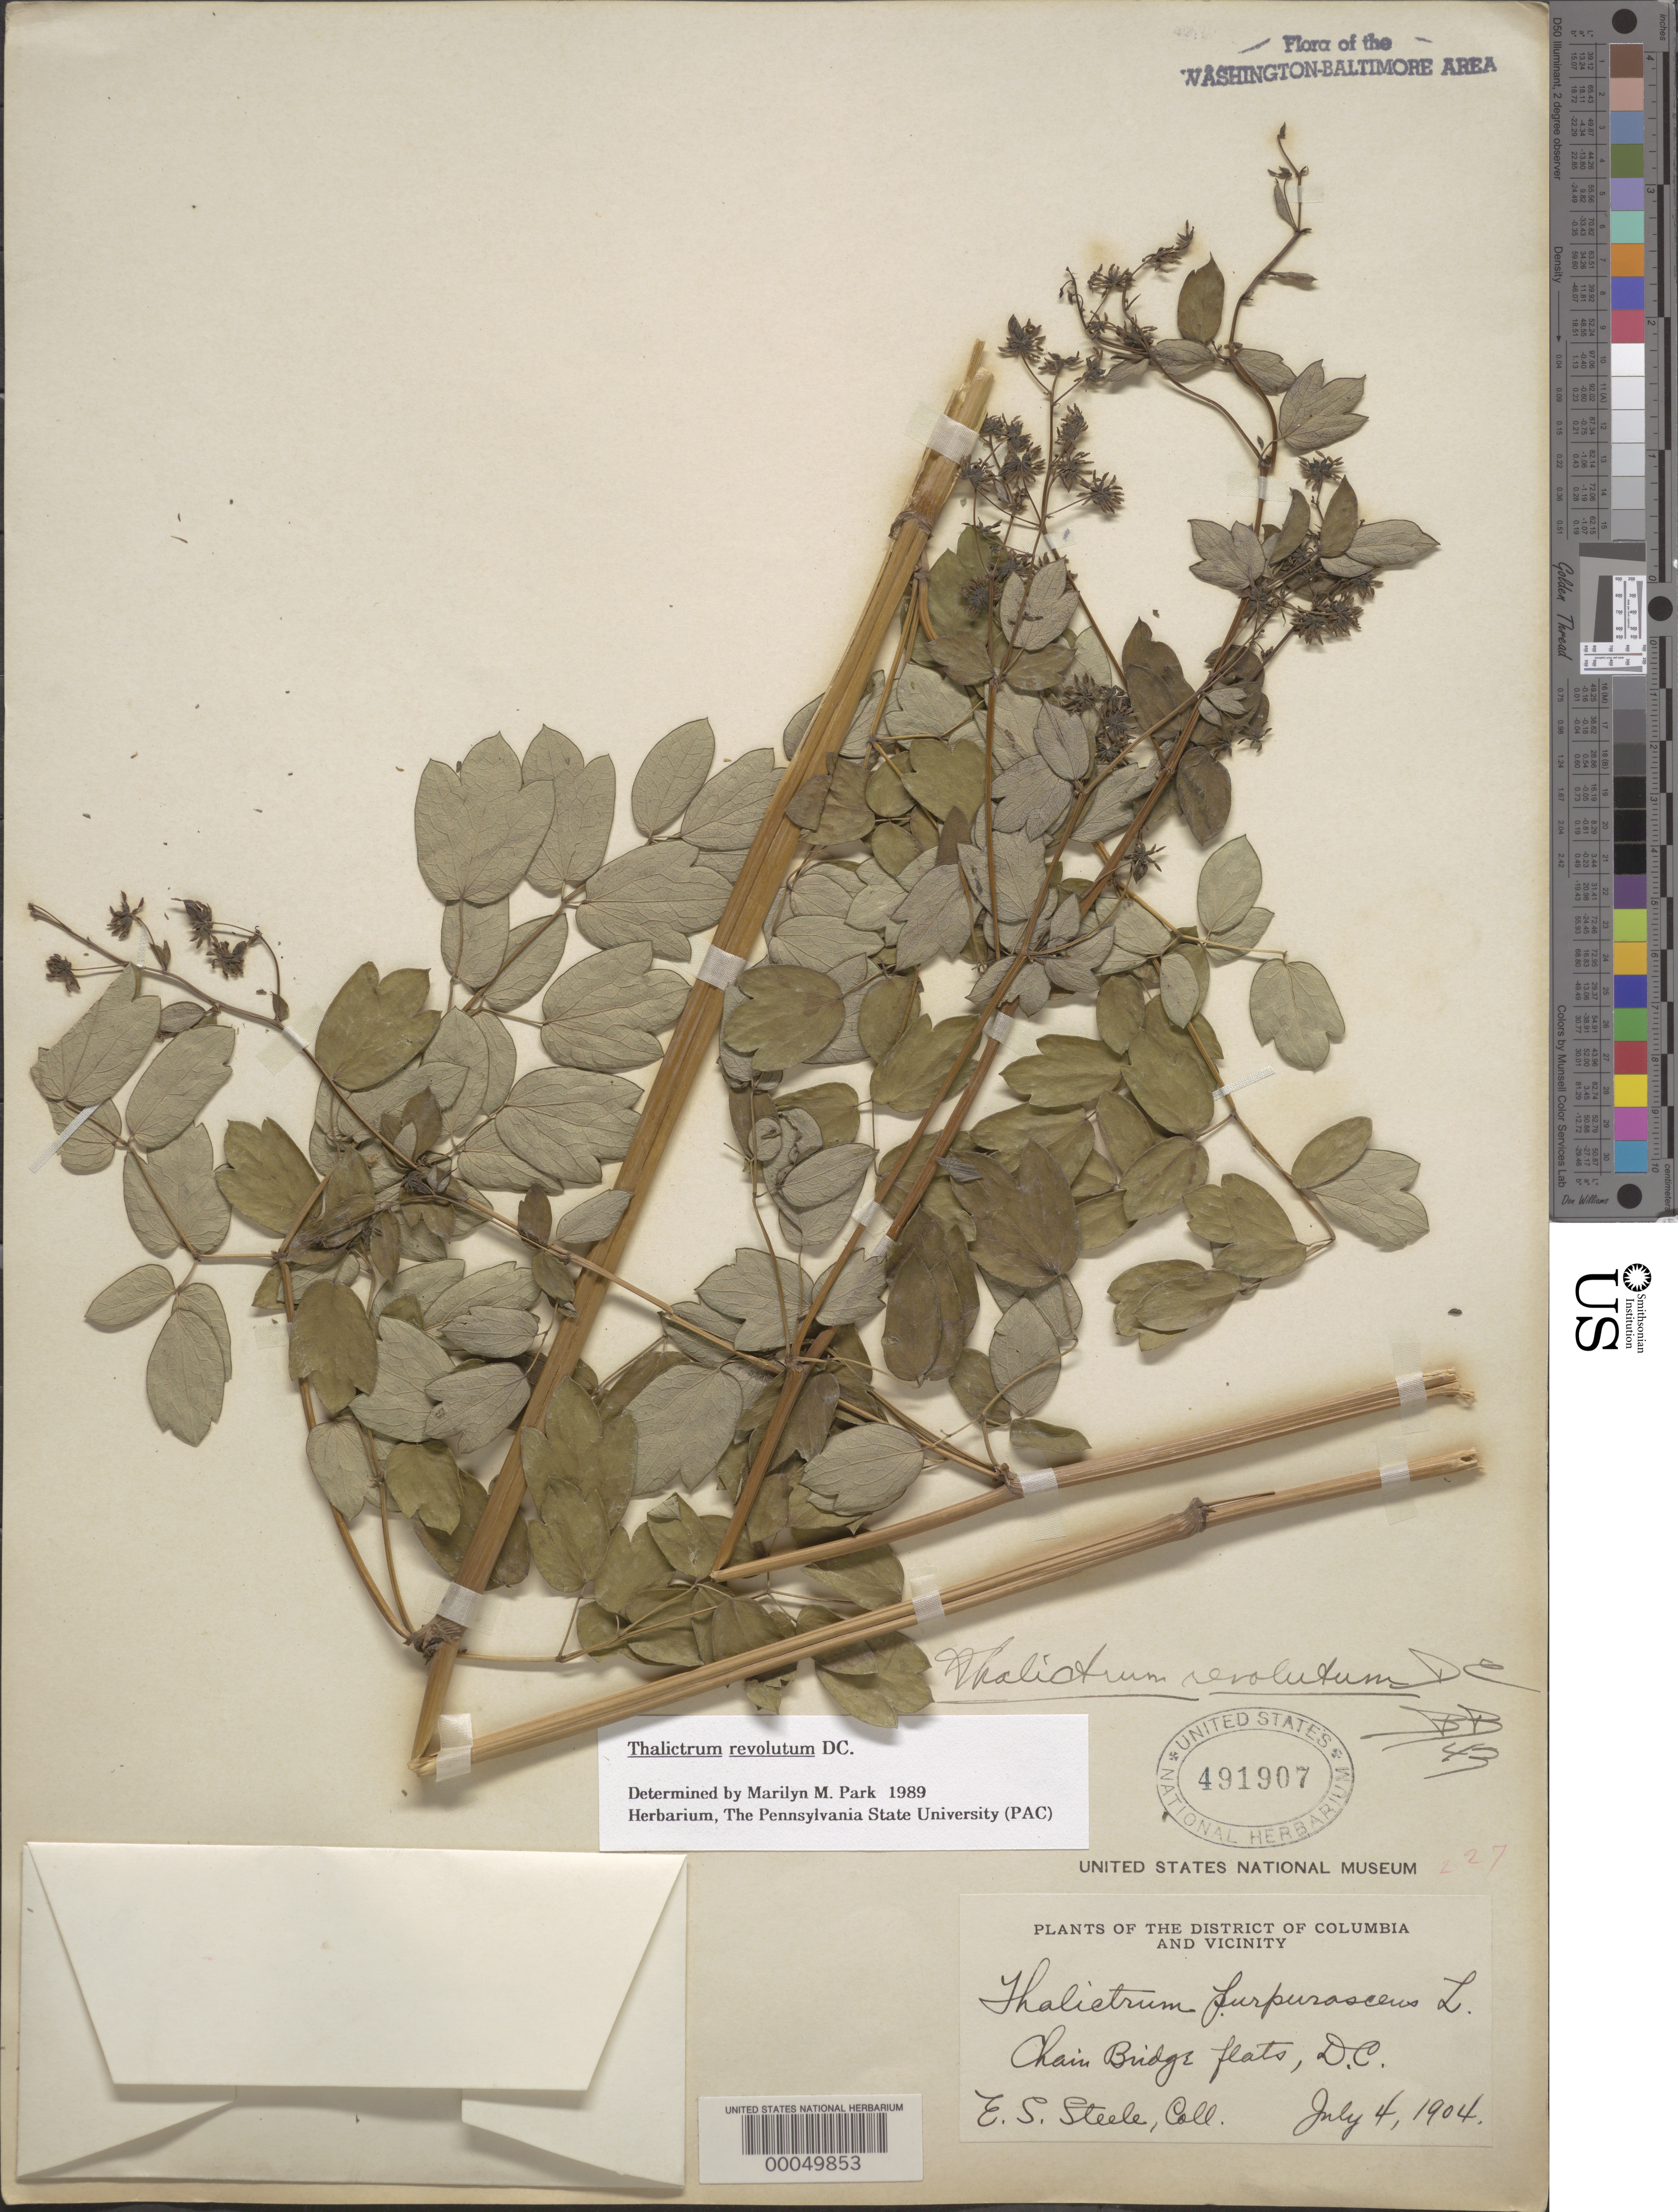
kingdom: Plantae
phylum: Tracheophyta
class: Magnoliopsida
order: Ranunculales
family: Ranunculaceae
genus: Thalictrum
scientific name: Thalictrum amphibolum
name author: Greene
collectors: E. Steele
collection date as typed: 04 Jul 1904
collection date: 1904-07-04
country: United States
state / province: District of Columbia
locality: Chain Bridge Flats C. and O. Canal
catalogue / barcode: US 491907